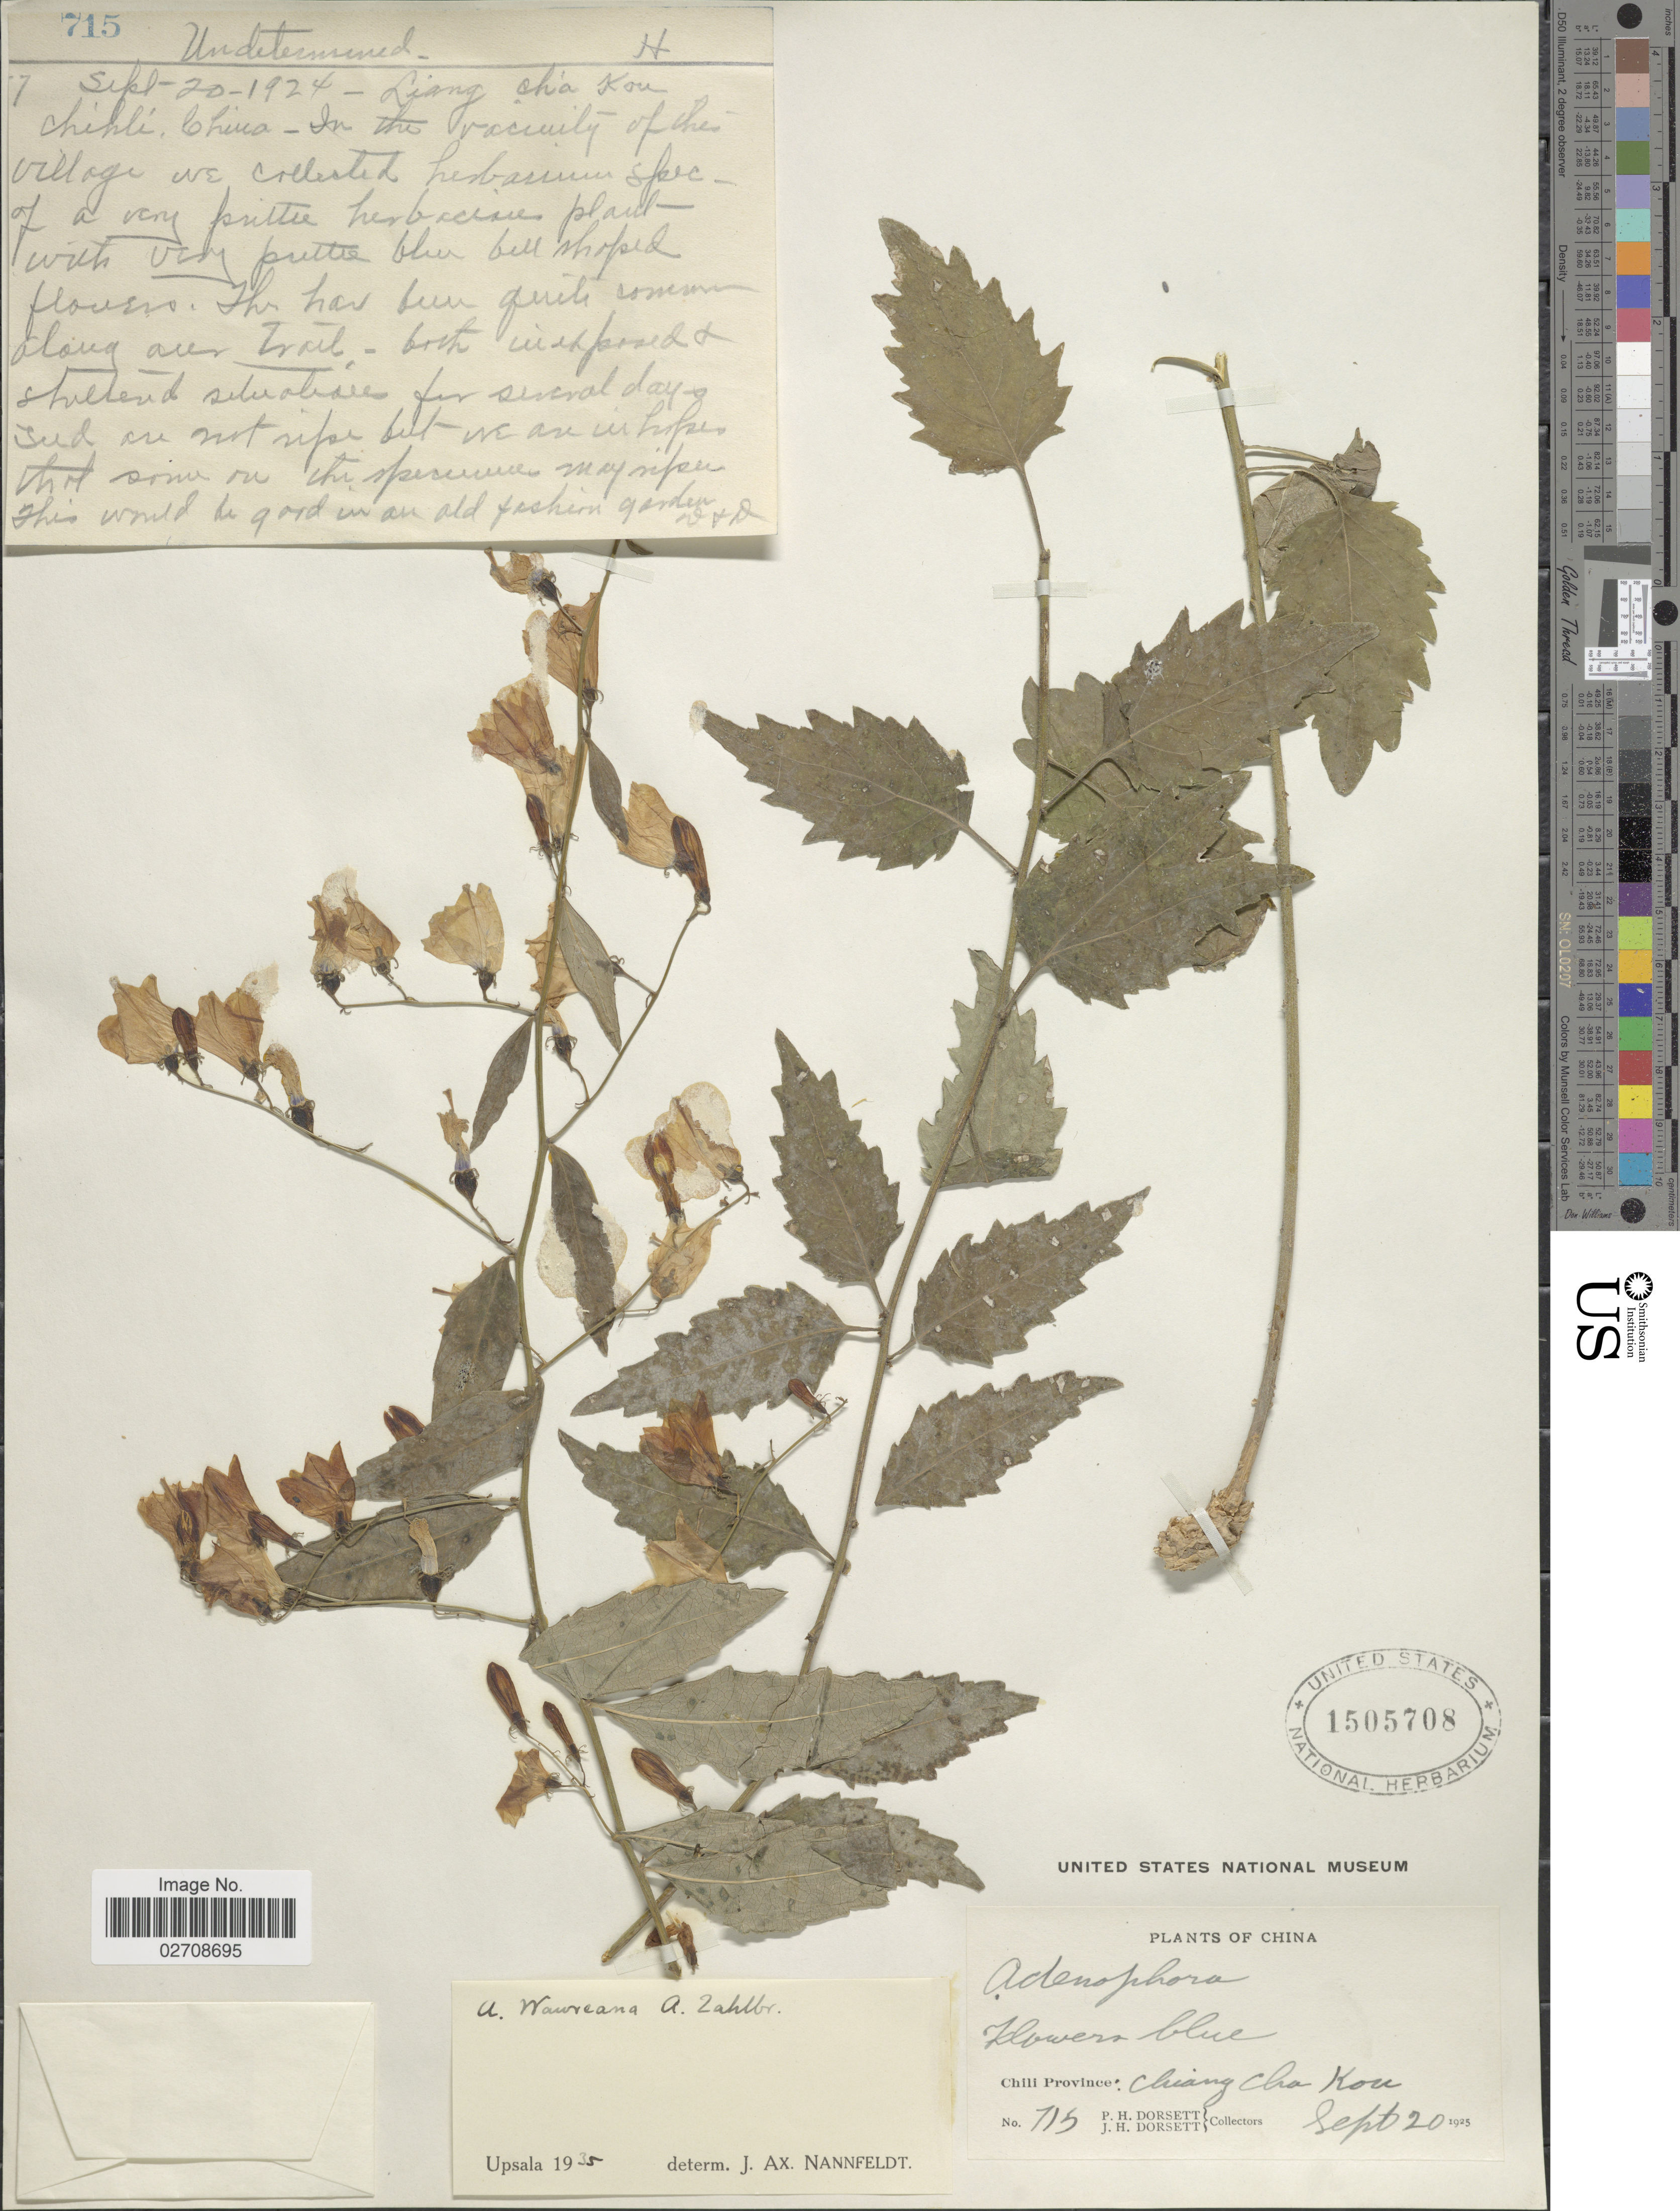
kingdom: Plantae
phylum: Tracheophyta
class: Magnoliopsida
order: Asterales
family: Campanulaceae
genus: Adenophora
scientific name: Adenophora wawreana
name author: Zahlbr.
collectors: P. H. Dorsett, P. H. Dorsett & J. Dorsett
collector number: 715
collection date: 1925-09-20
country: China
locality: Chili Province: Chiang Cha Kou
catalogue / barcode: US 1505708